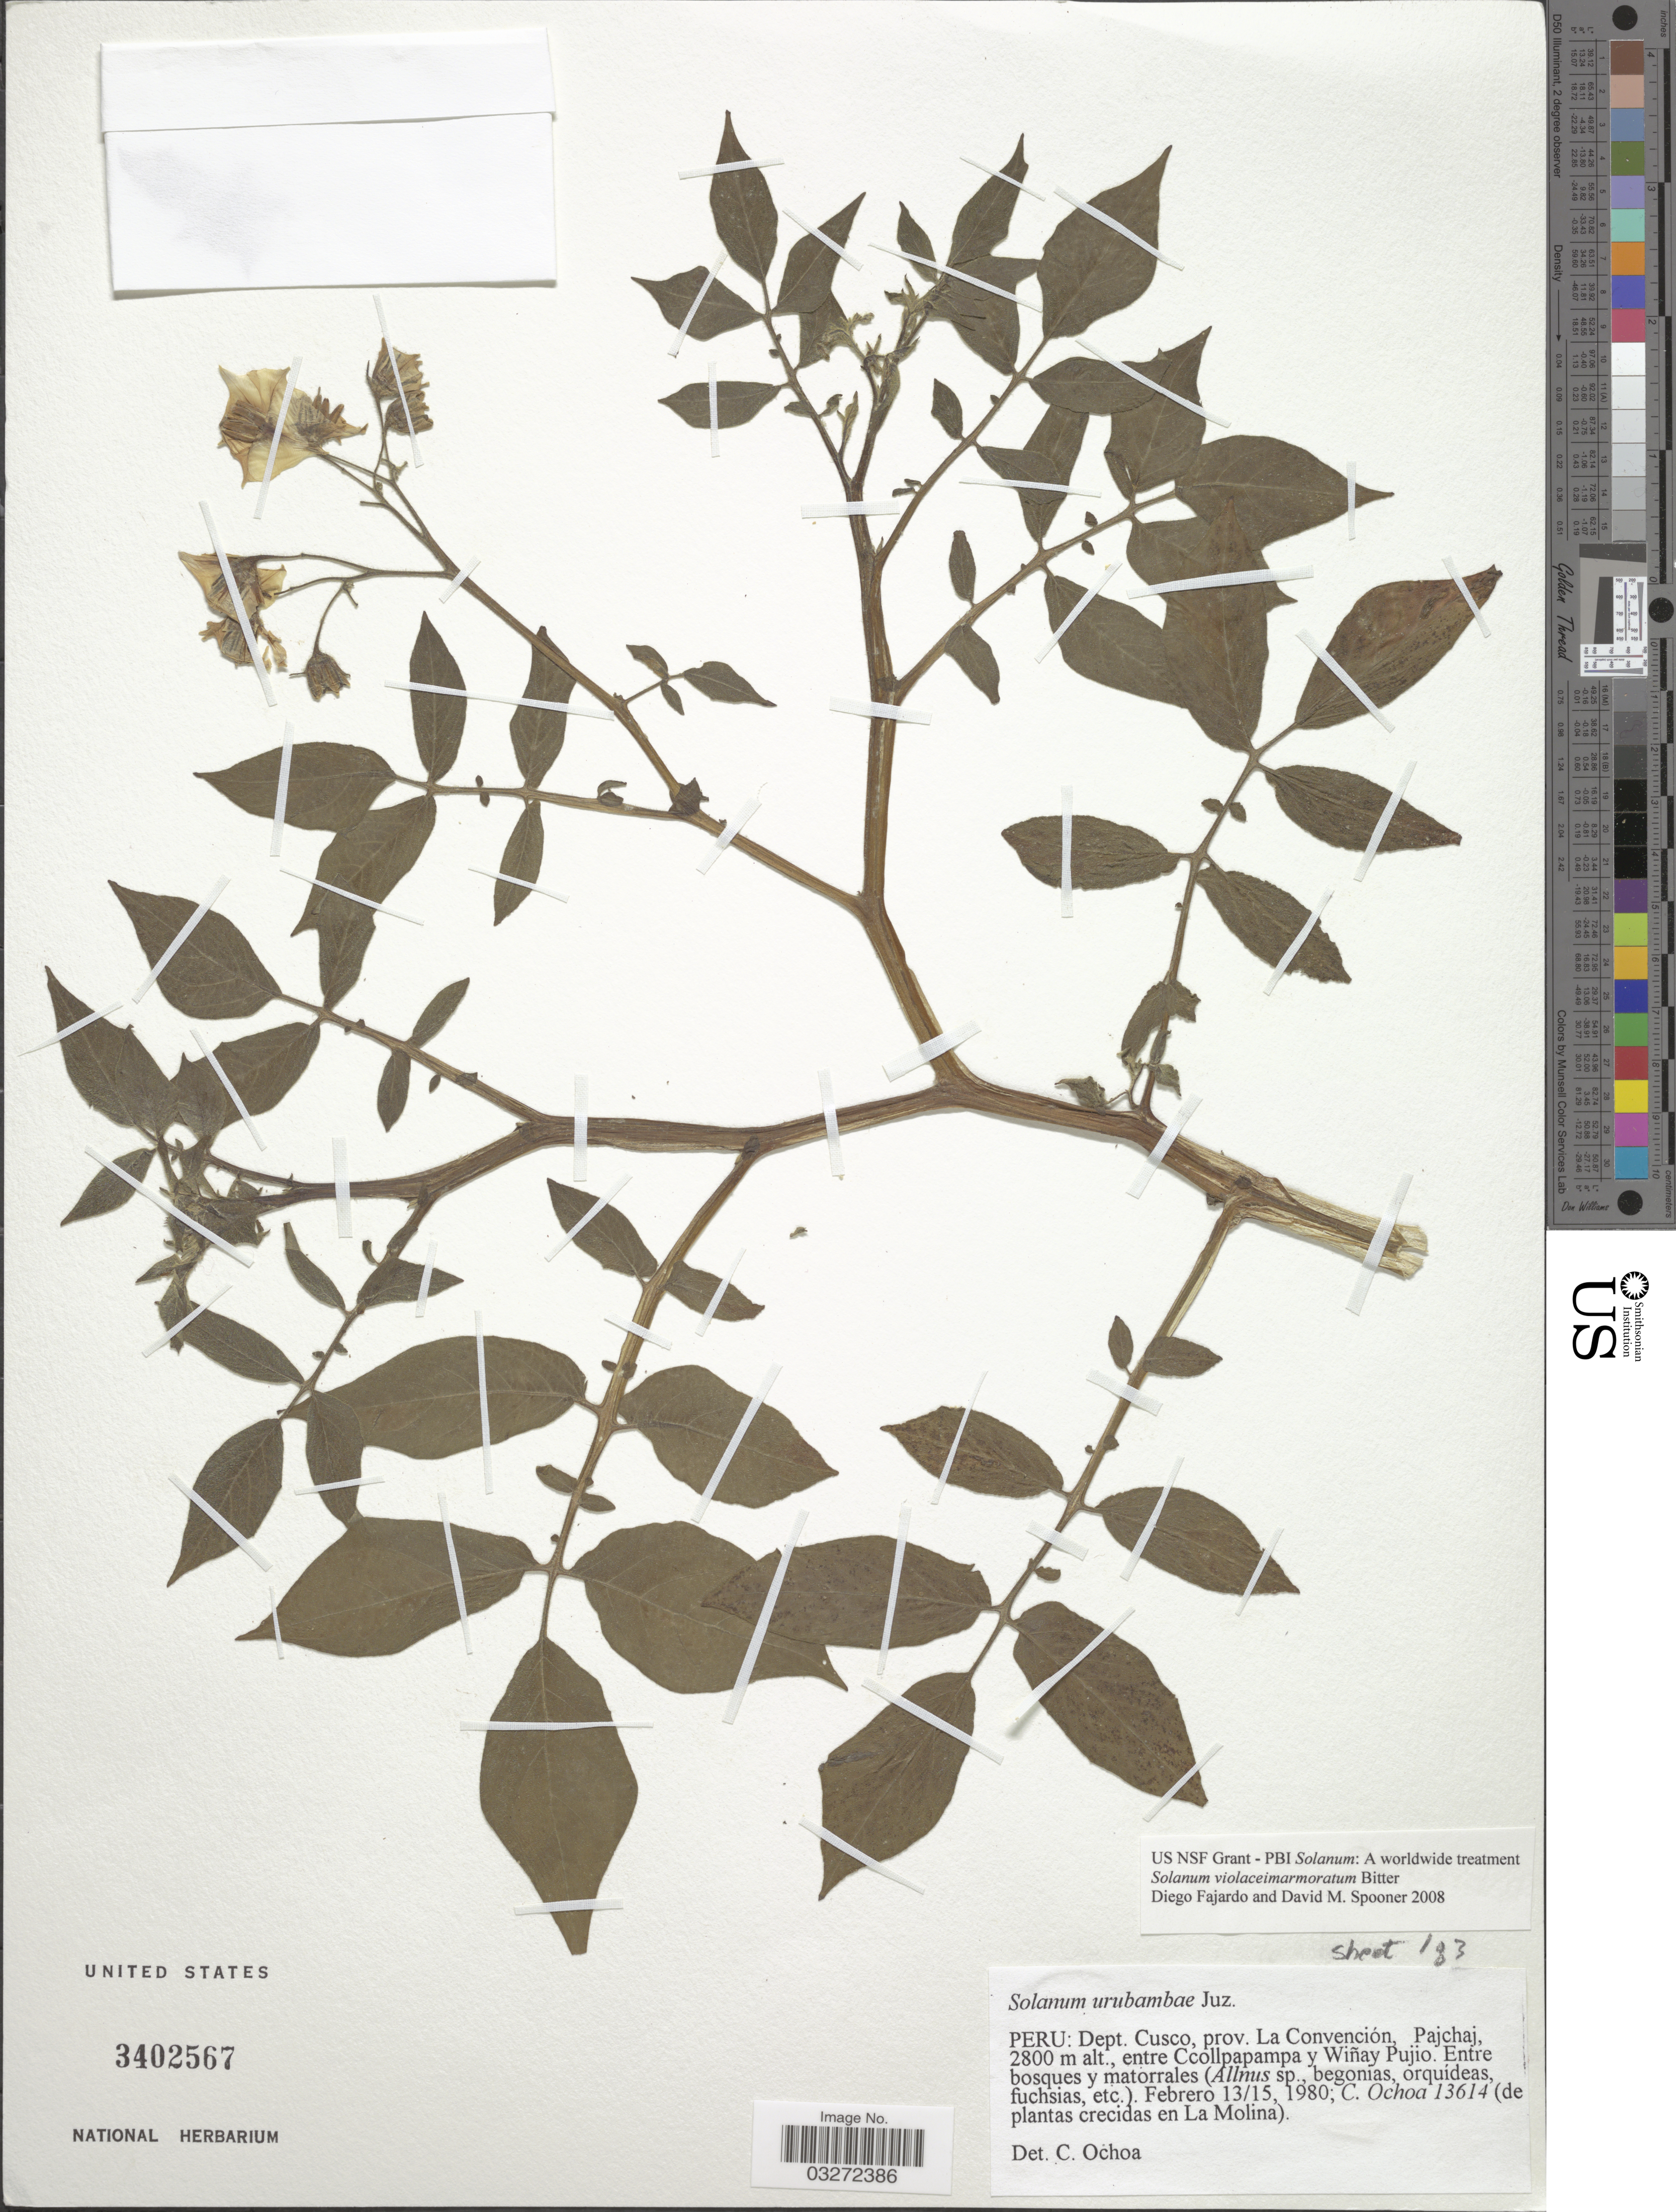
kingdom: Plantae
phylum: Tracheophyta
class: Magnoliopsida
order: Solanales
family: Solanaceae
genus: Solanum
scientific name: Solanum violaceimarmoratum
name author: Bitter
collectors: C. Ochoa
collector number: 13614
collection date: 1980-02-13/1980-02-15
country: Peru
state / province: Cusco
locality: Dept. Cusco, prov. La Convención, Pajchaj, entre Ccollpapampa y Wiñay Pujio.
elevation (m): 2800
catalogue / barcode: US 3402567